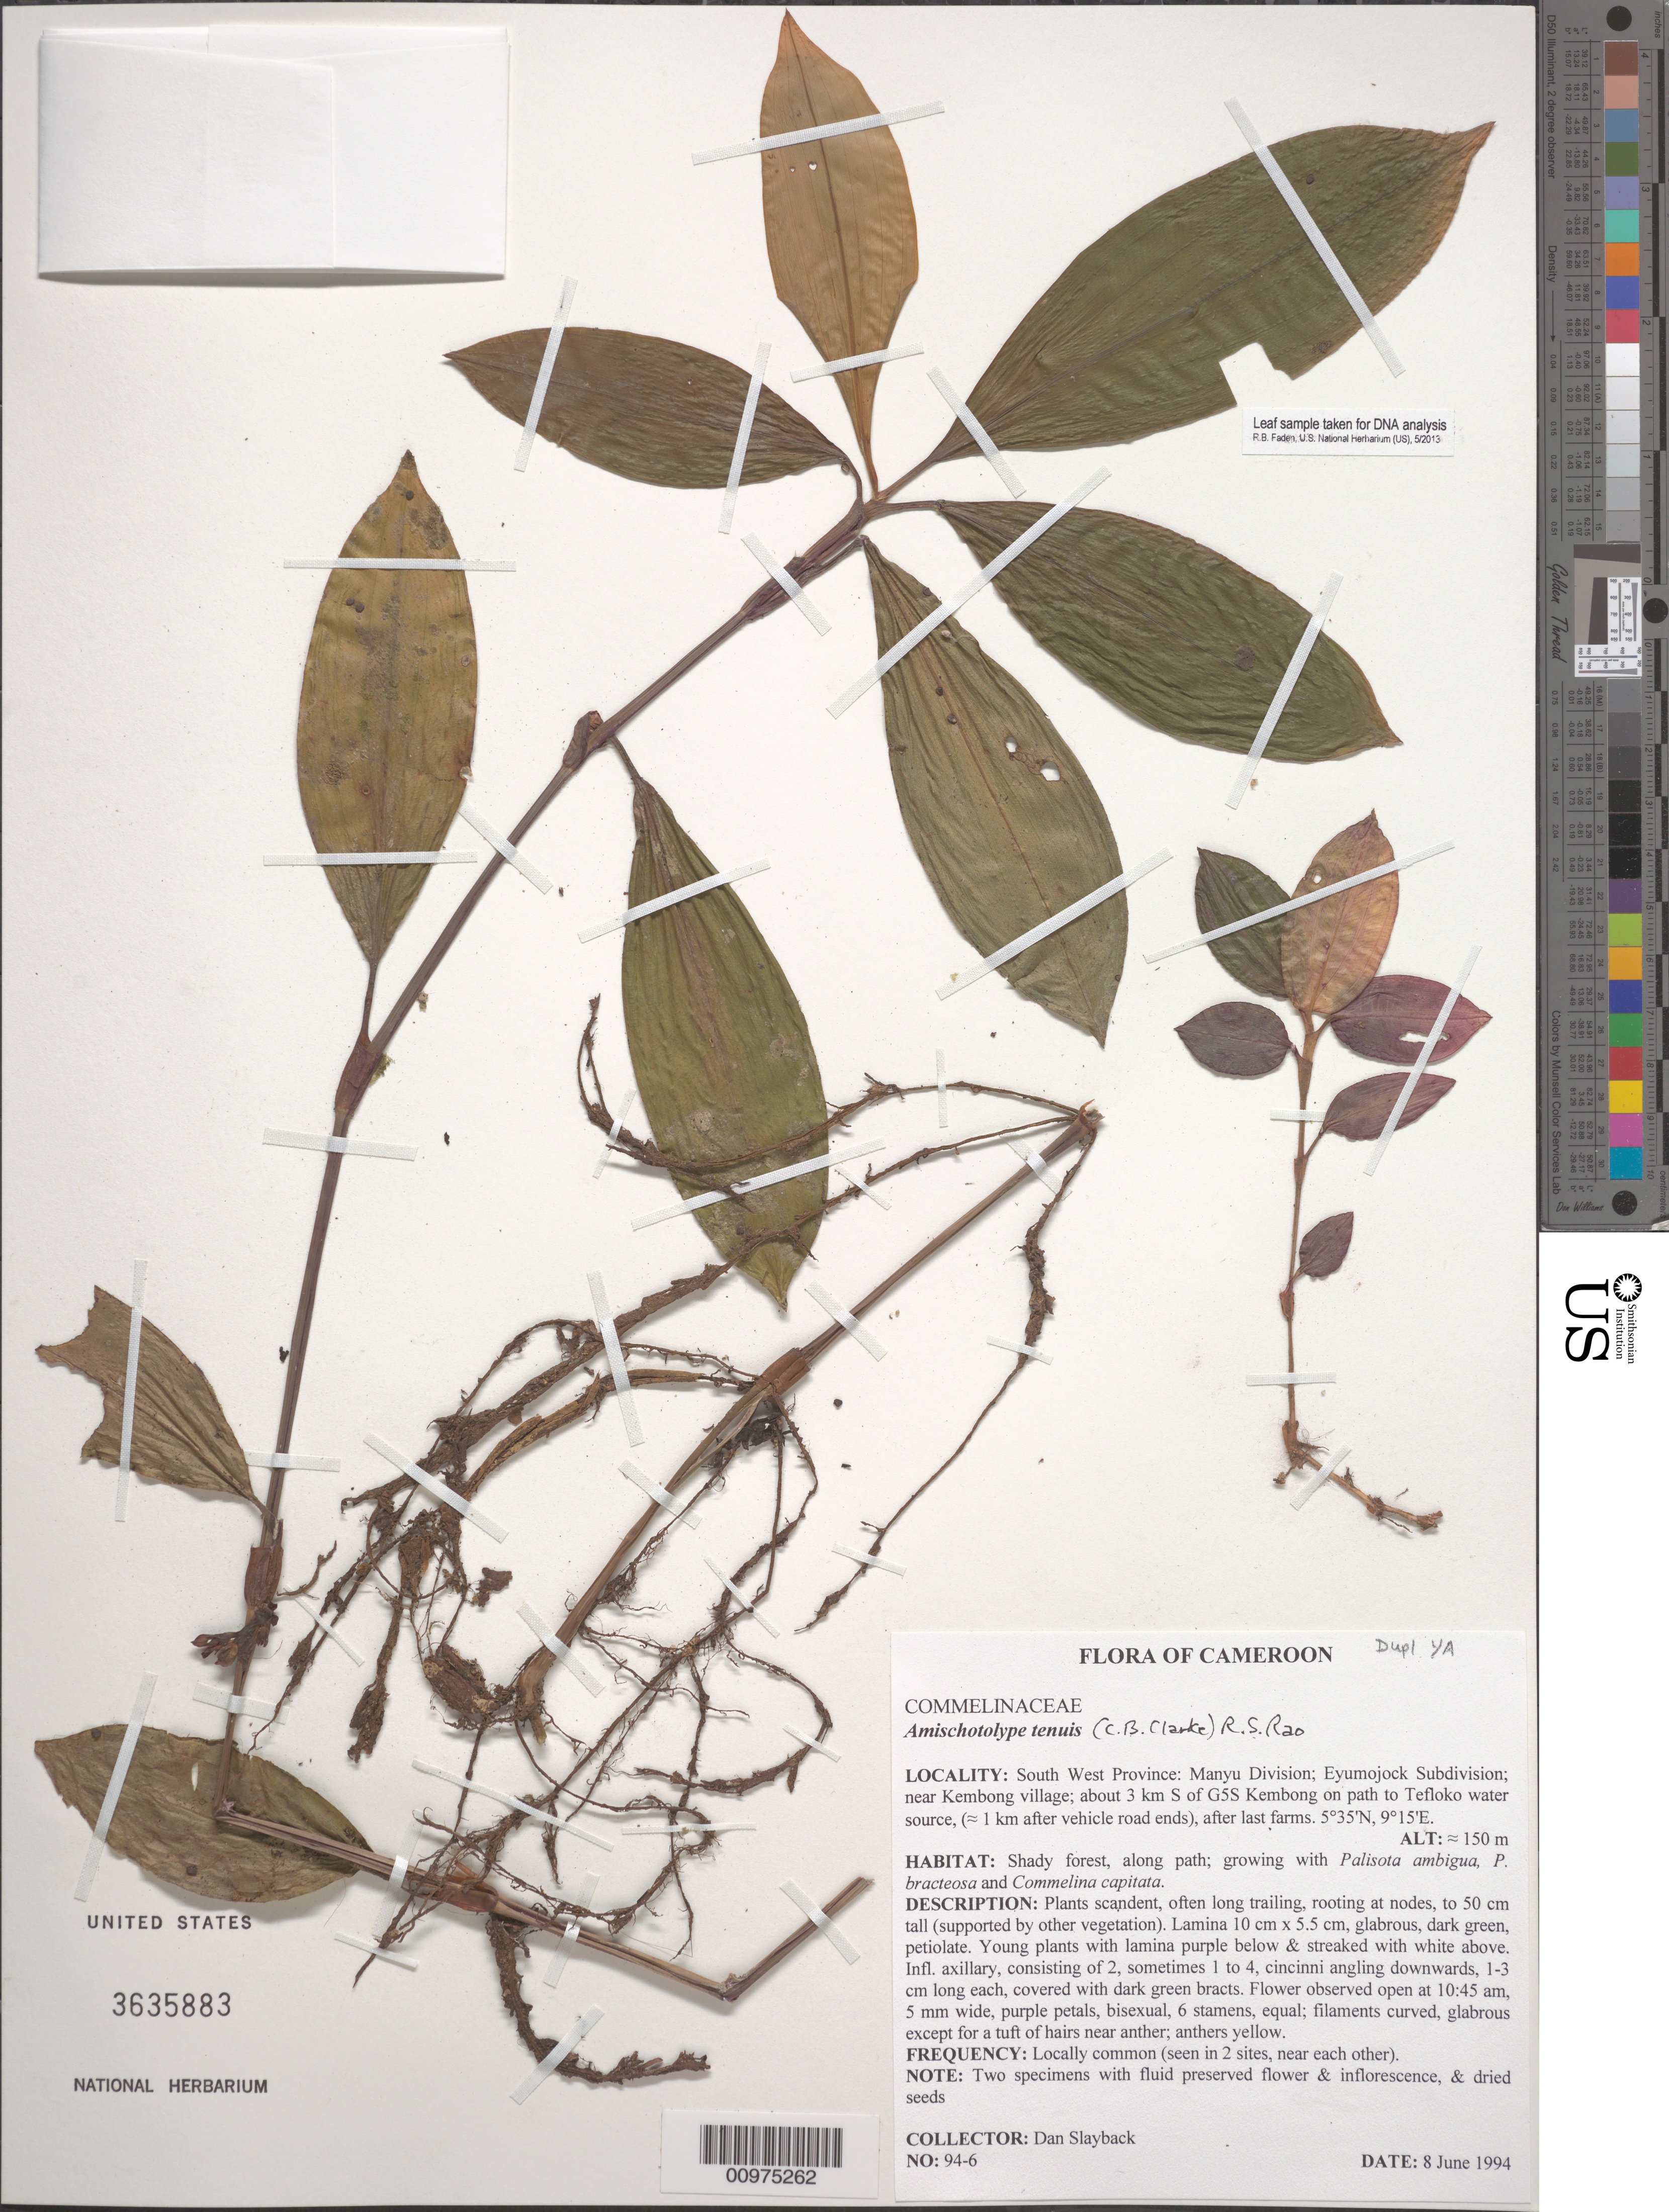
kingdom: Plantae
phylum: Tracheophyta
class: Liliopsida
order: Commelinales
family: Commelinaceae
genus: Amischotolype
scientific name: Amischotolype tenuis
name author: (C.B. Clarke) R.S. Rao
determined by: Faden, Robert B., (US), Smithsonian Institution - National Museum of Natural History (UNITED STATES)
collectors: D. Slayback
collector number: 94-6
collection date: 1994-06-08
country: Cameroon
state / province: Sud-Ouest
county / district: Manyu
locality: Near Kembong village; about 3 km S of G5S Kembong on path to Tefloko water source, ( 1 km after vehicle road ends), after last farms.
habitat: Shady forest, along path; growing with Palisota ambigua, P. bracteosa and Commelina capitata.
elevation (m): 150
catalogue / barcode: US 3635883